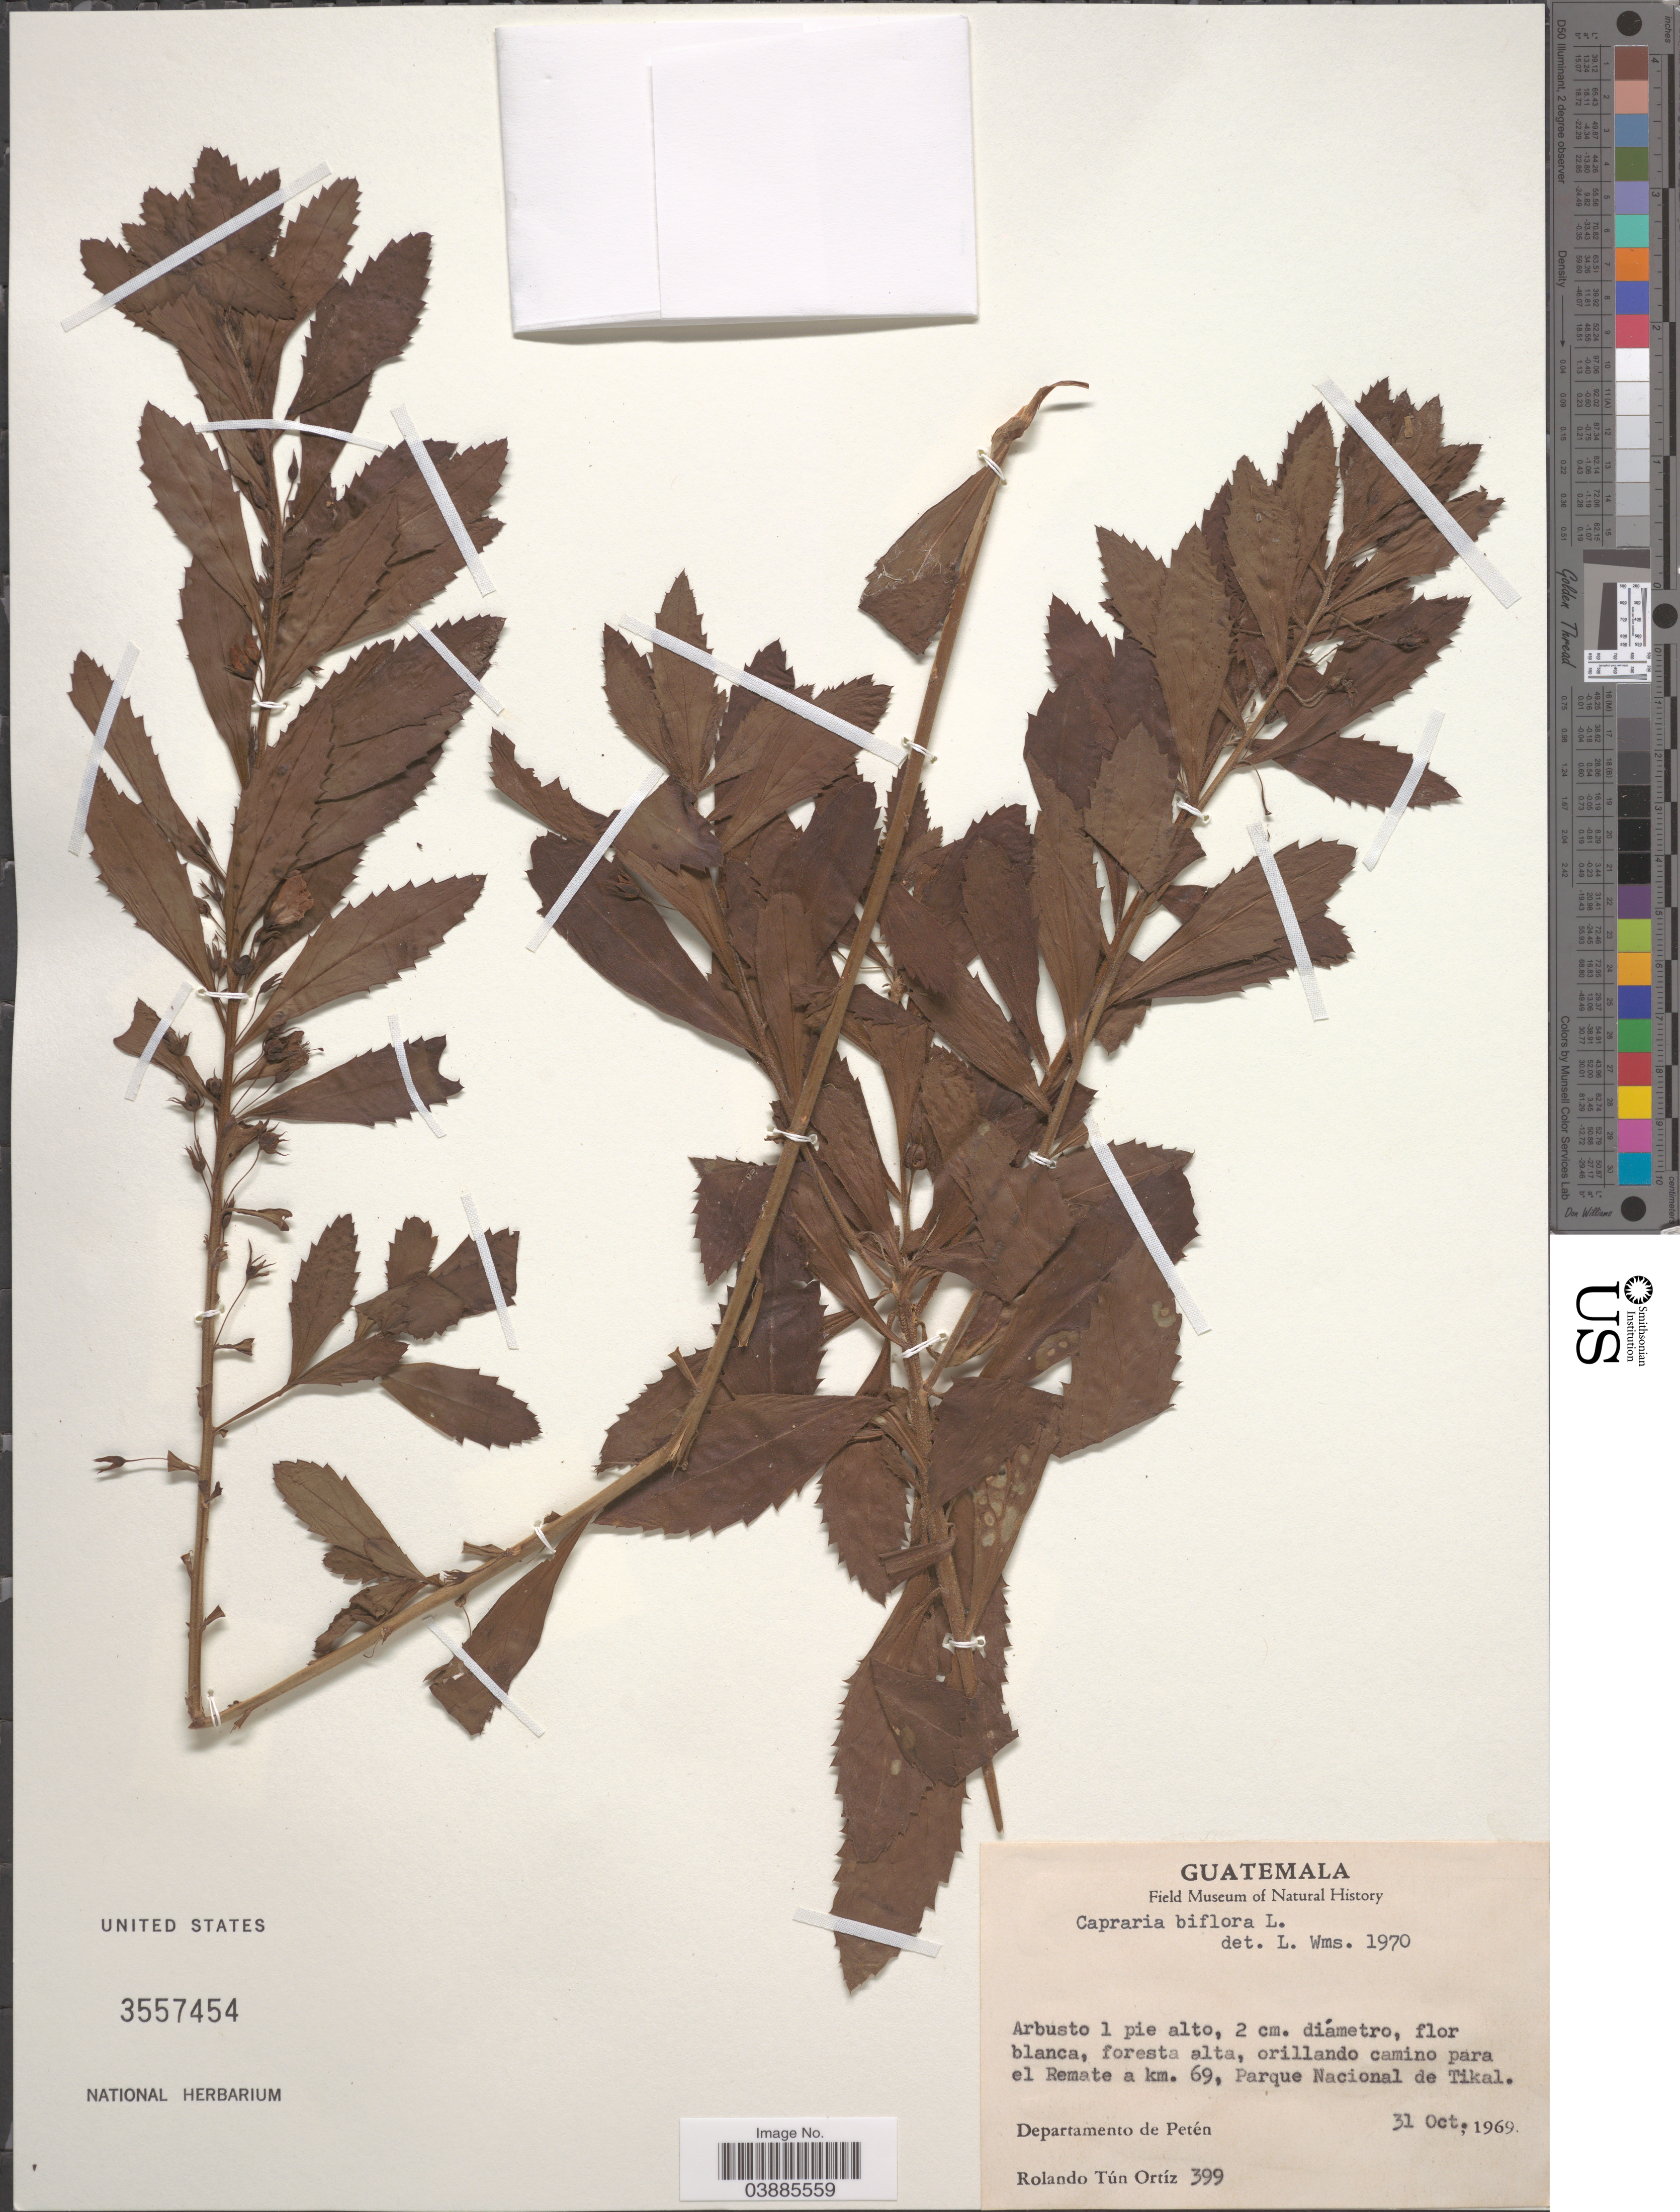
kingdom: Plantae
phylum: Tracheophyta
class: Magnoliopsida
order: Lamiales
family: Scrophulariaceae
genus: Capraria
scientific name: Capraria biflora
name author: L.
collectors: R. Tún Ortíz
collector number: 399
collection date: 1969-10-31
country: Guatemala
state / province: El Peten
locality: Camino para el Remate a km. 69, Parque Nacional de Tikal. Departamento de Petén.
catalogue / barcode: US 3557454